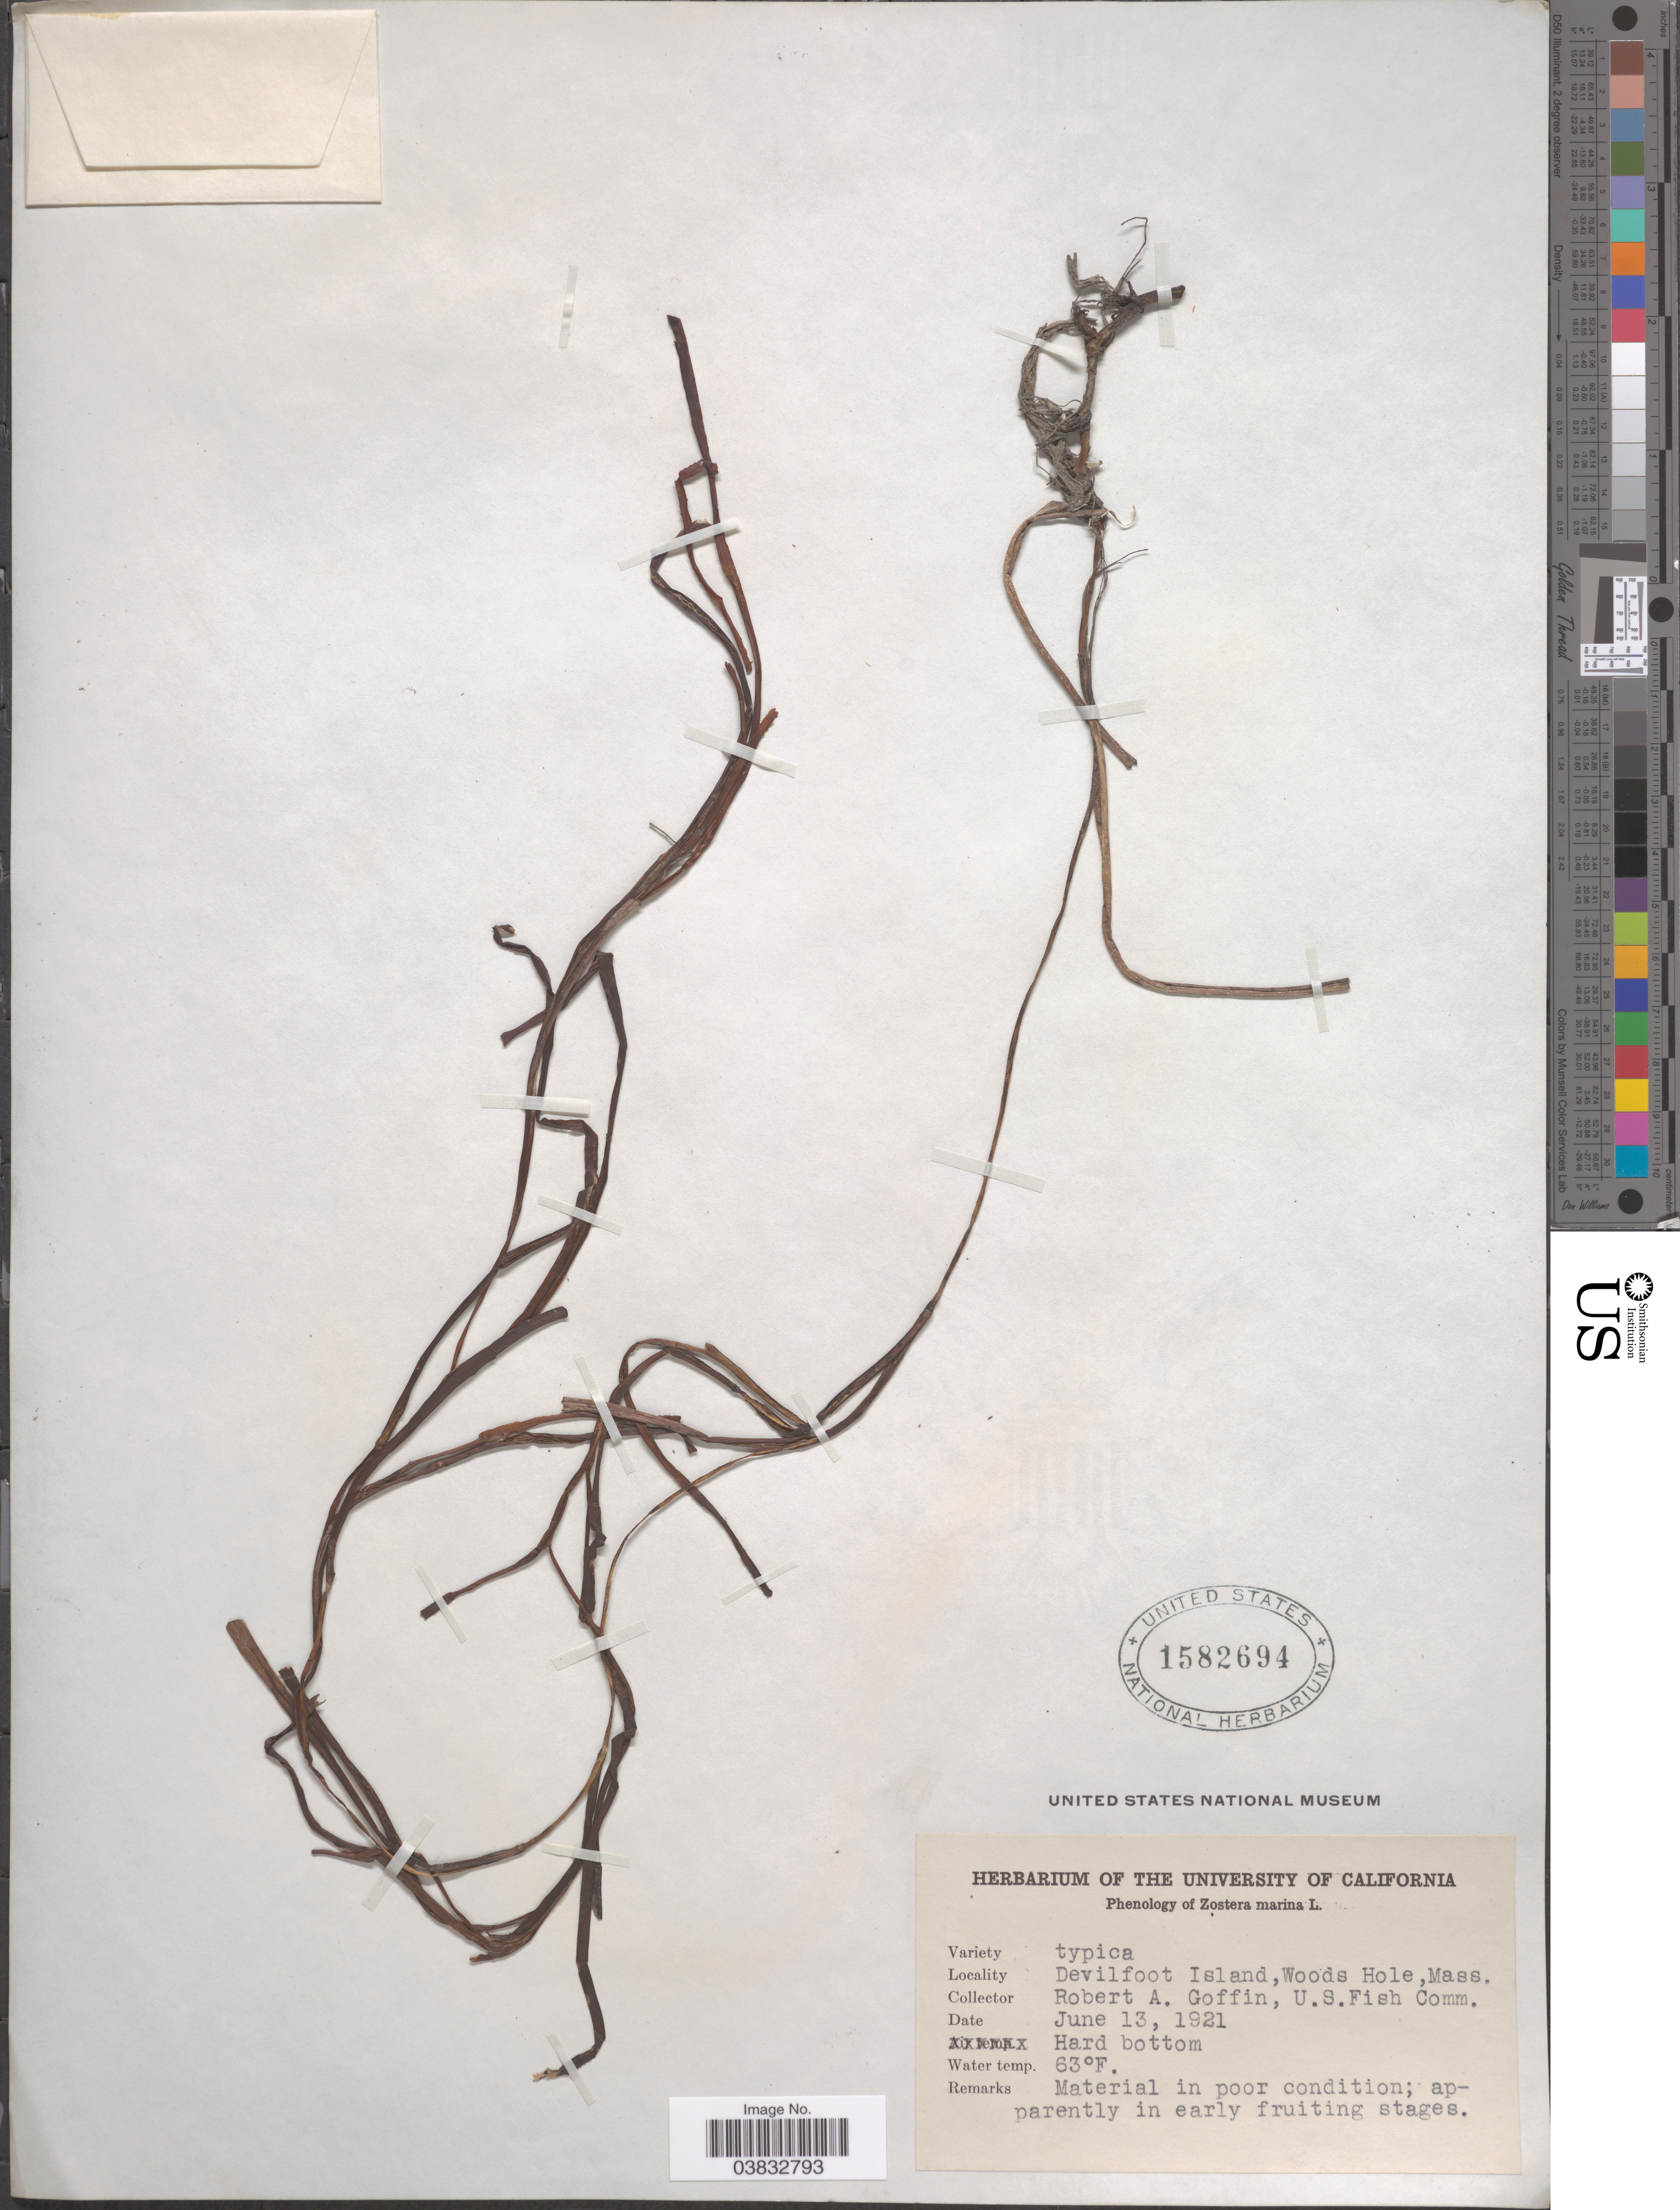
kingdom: Plantae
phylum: Tracheophyta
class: Liliopsida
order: Alismatales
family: Zosteraceae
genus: Zostera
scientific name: Zostera marina var. typica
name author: L.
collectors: R. Goffin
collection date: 1921-06-13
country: United States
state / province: Massachusetts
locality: Devilfoot Island, Woods Hole.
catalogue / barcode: US 1582694